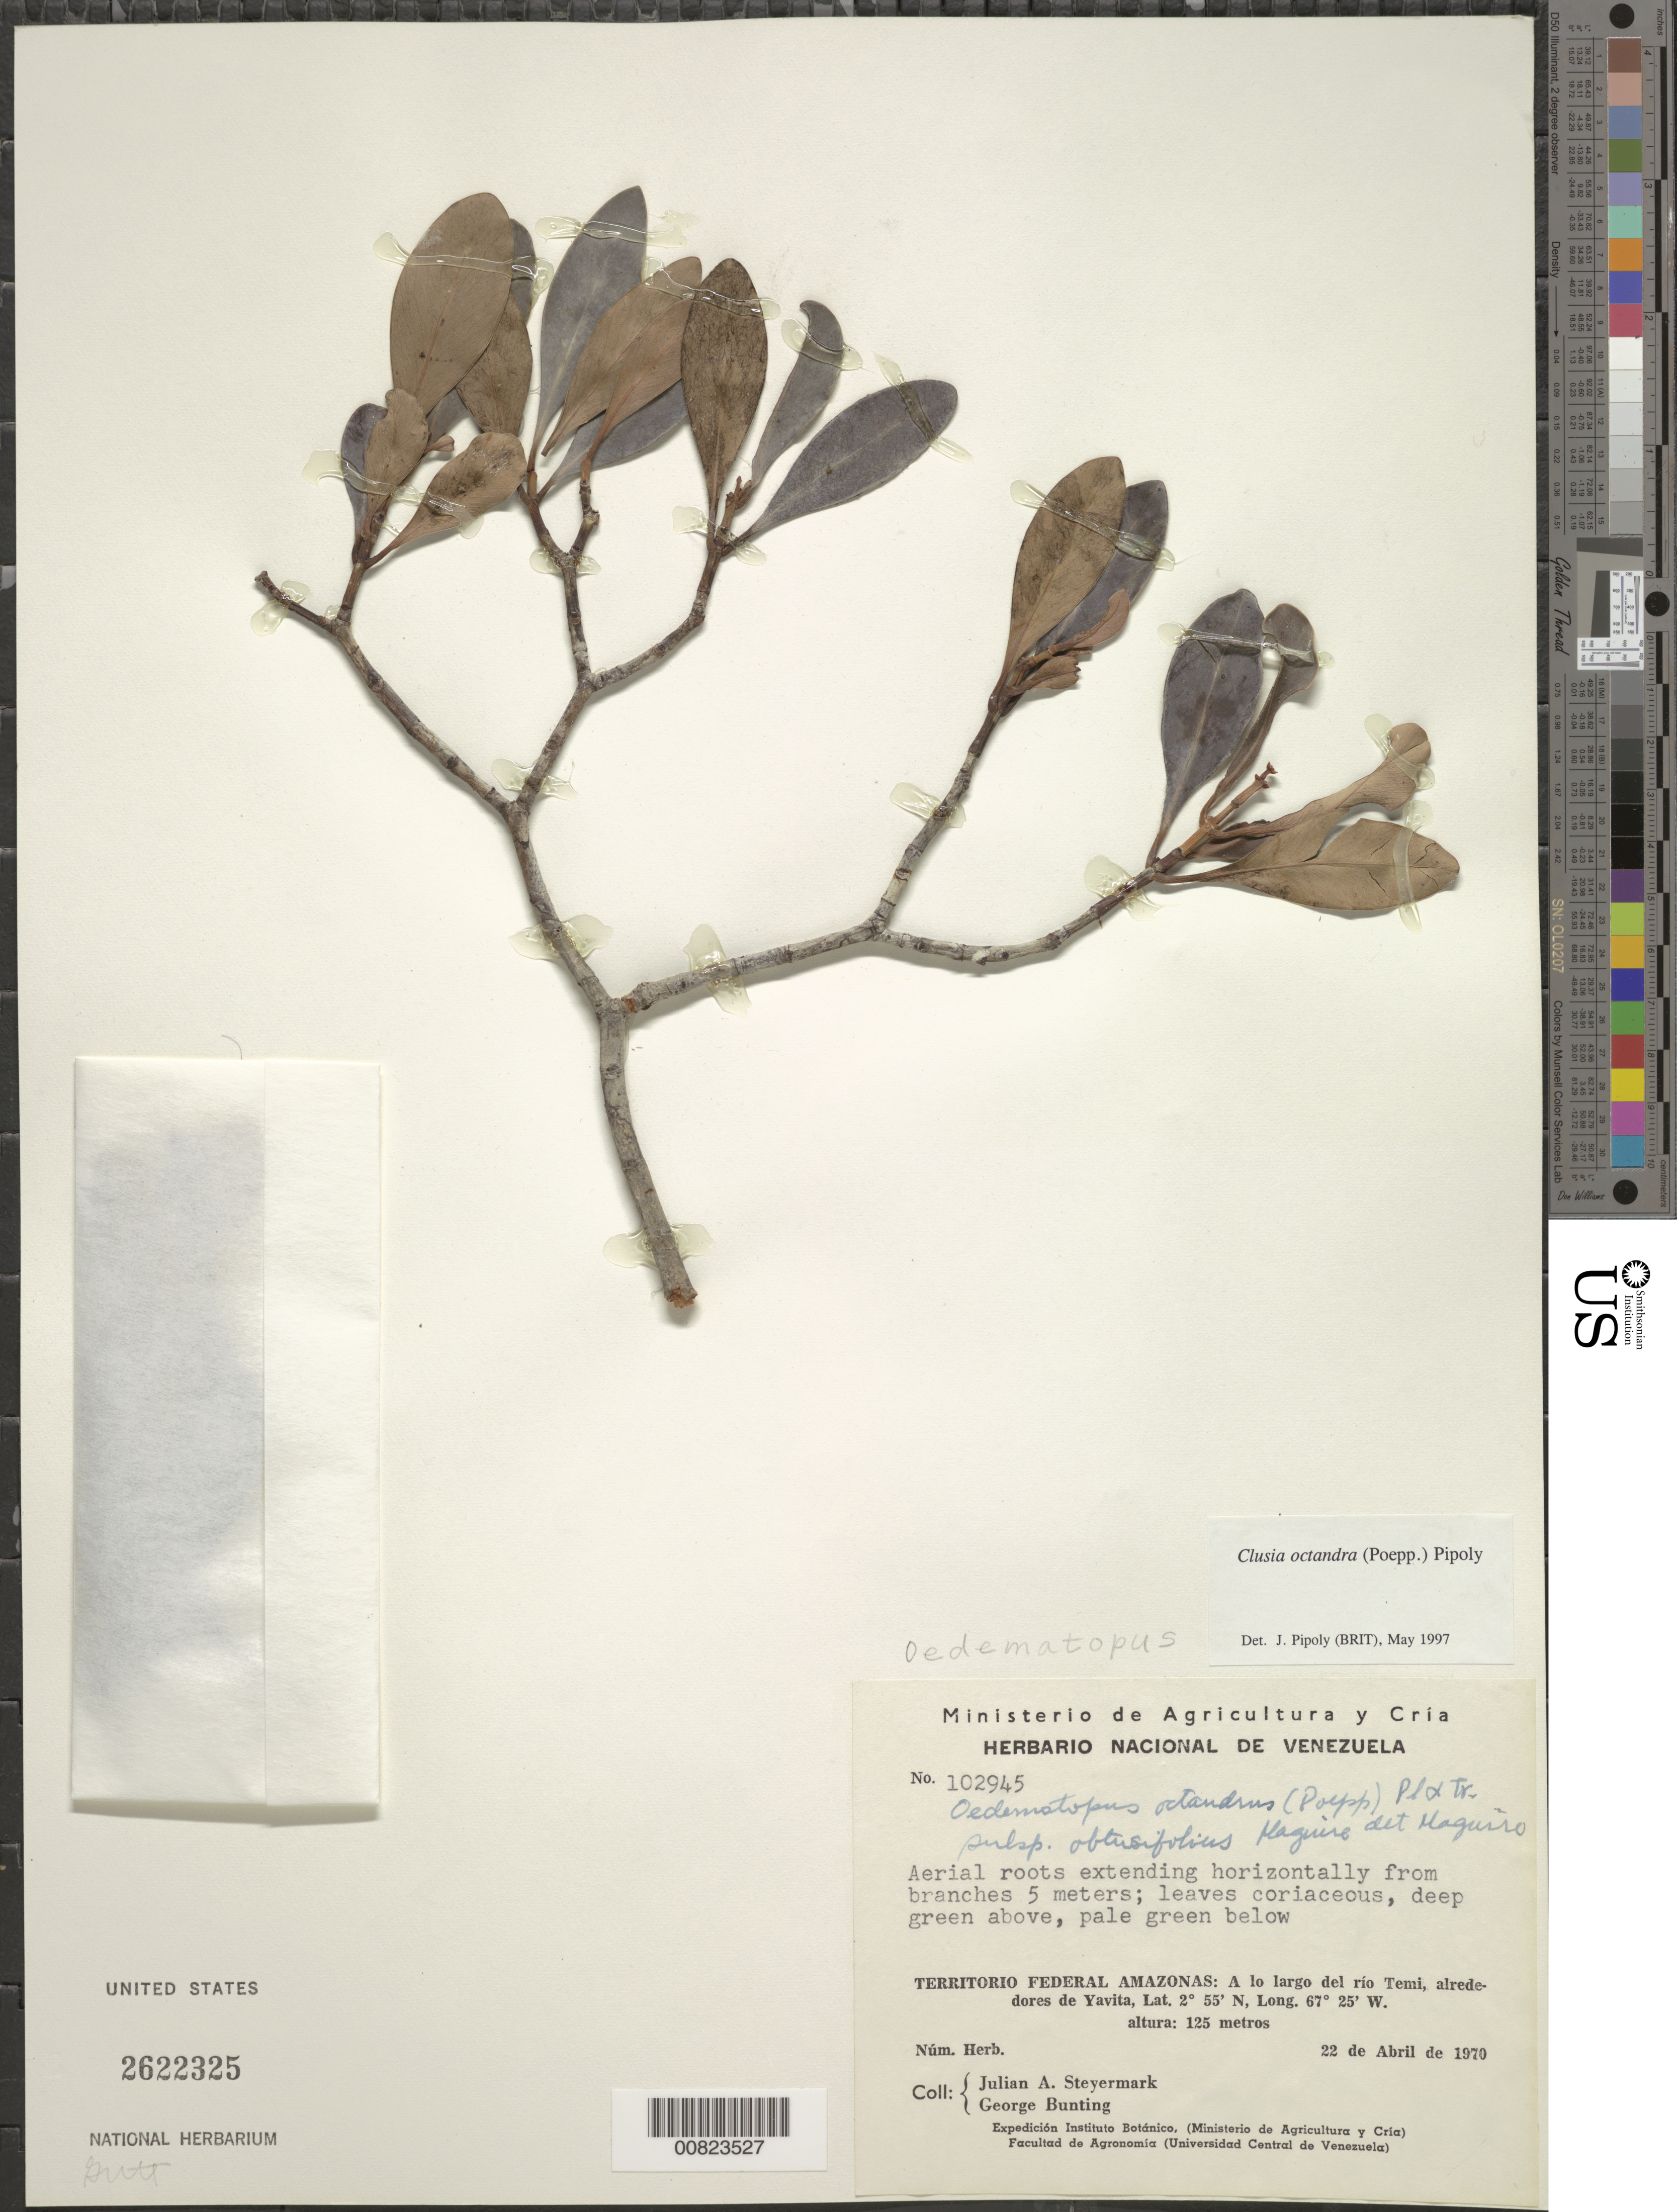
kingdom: Plantae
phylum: Tracheophyta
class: Magnoliopsida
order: Malpighiales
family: Clusiaceae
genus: Clusia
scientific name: Clusia octandra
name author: (Poepp.) Pipoly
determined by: Pipoly, J. J., III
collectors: J. Steyermark & G. S. Bunting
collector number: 102945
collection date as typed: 22-Apr-70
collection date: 1970-04-22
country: Venezuela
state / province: Amazonas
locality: Río Temi, near Yavita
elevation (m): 125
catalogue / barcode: US 2622325